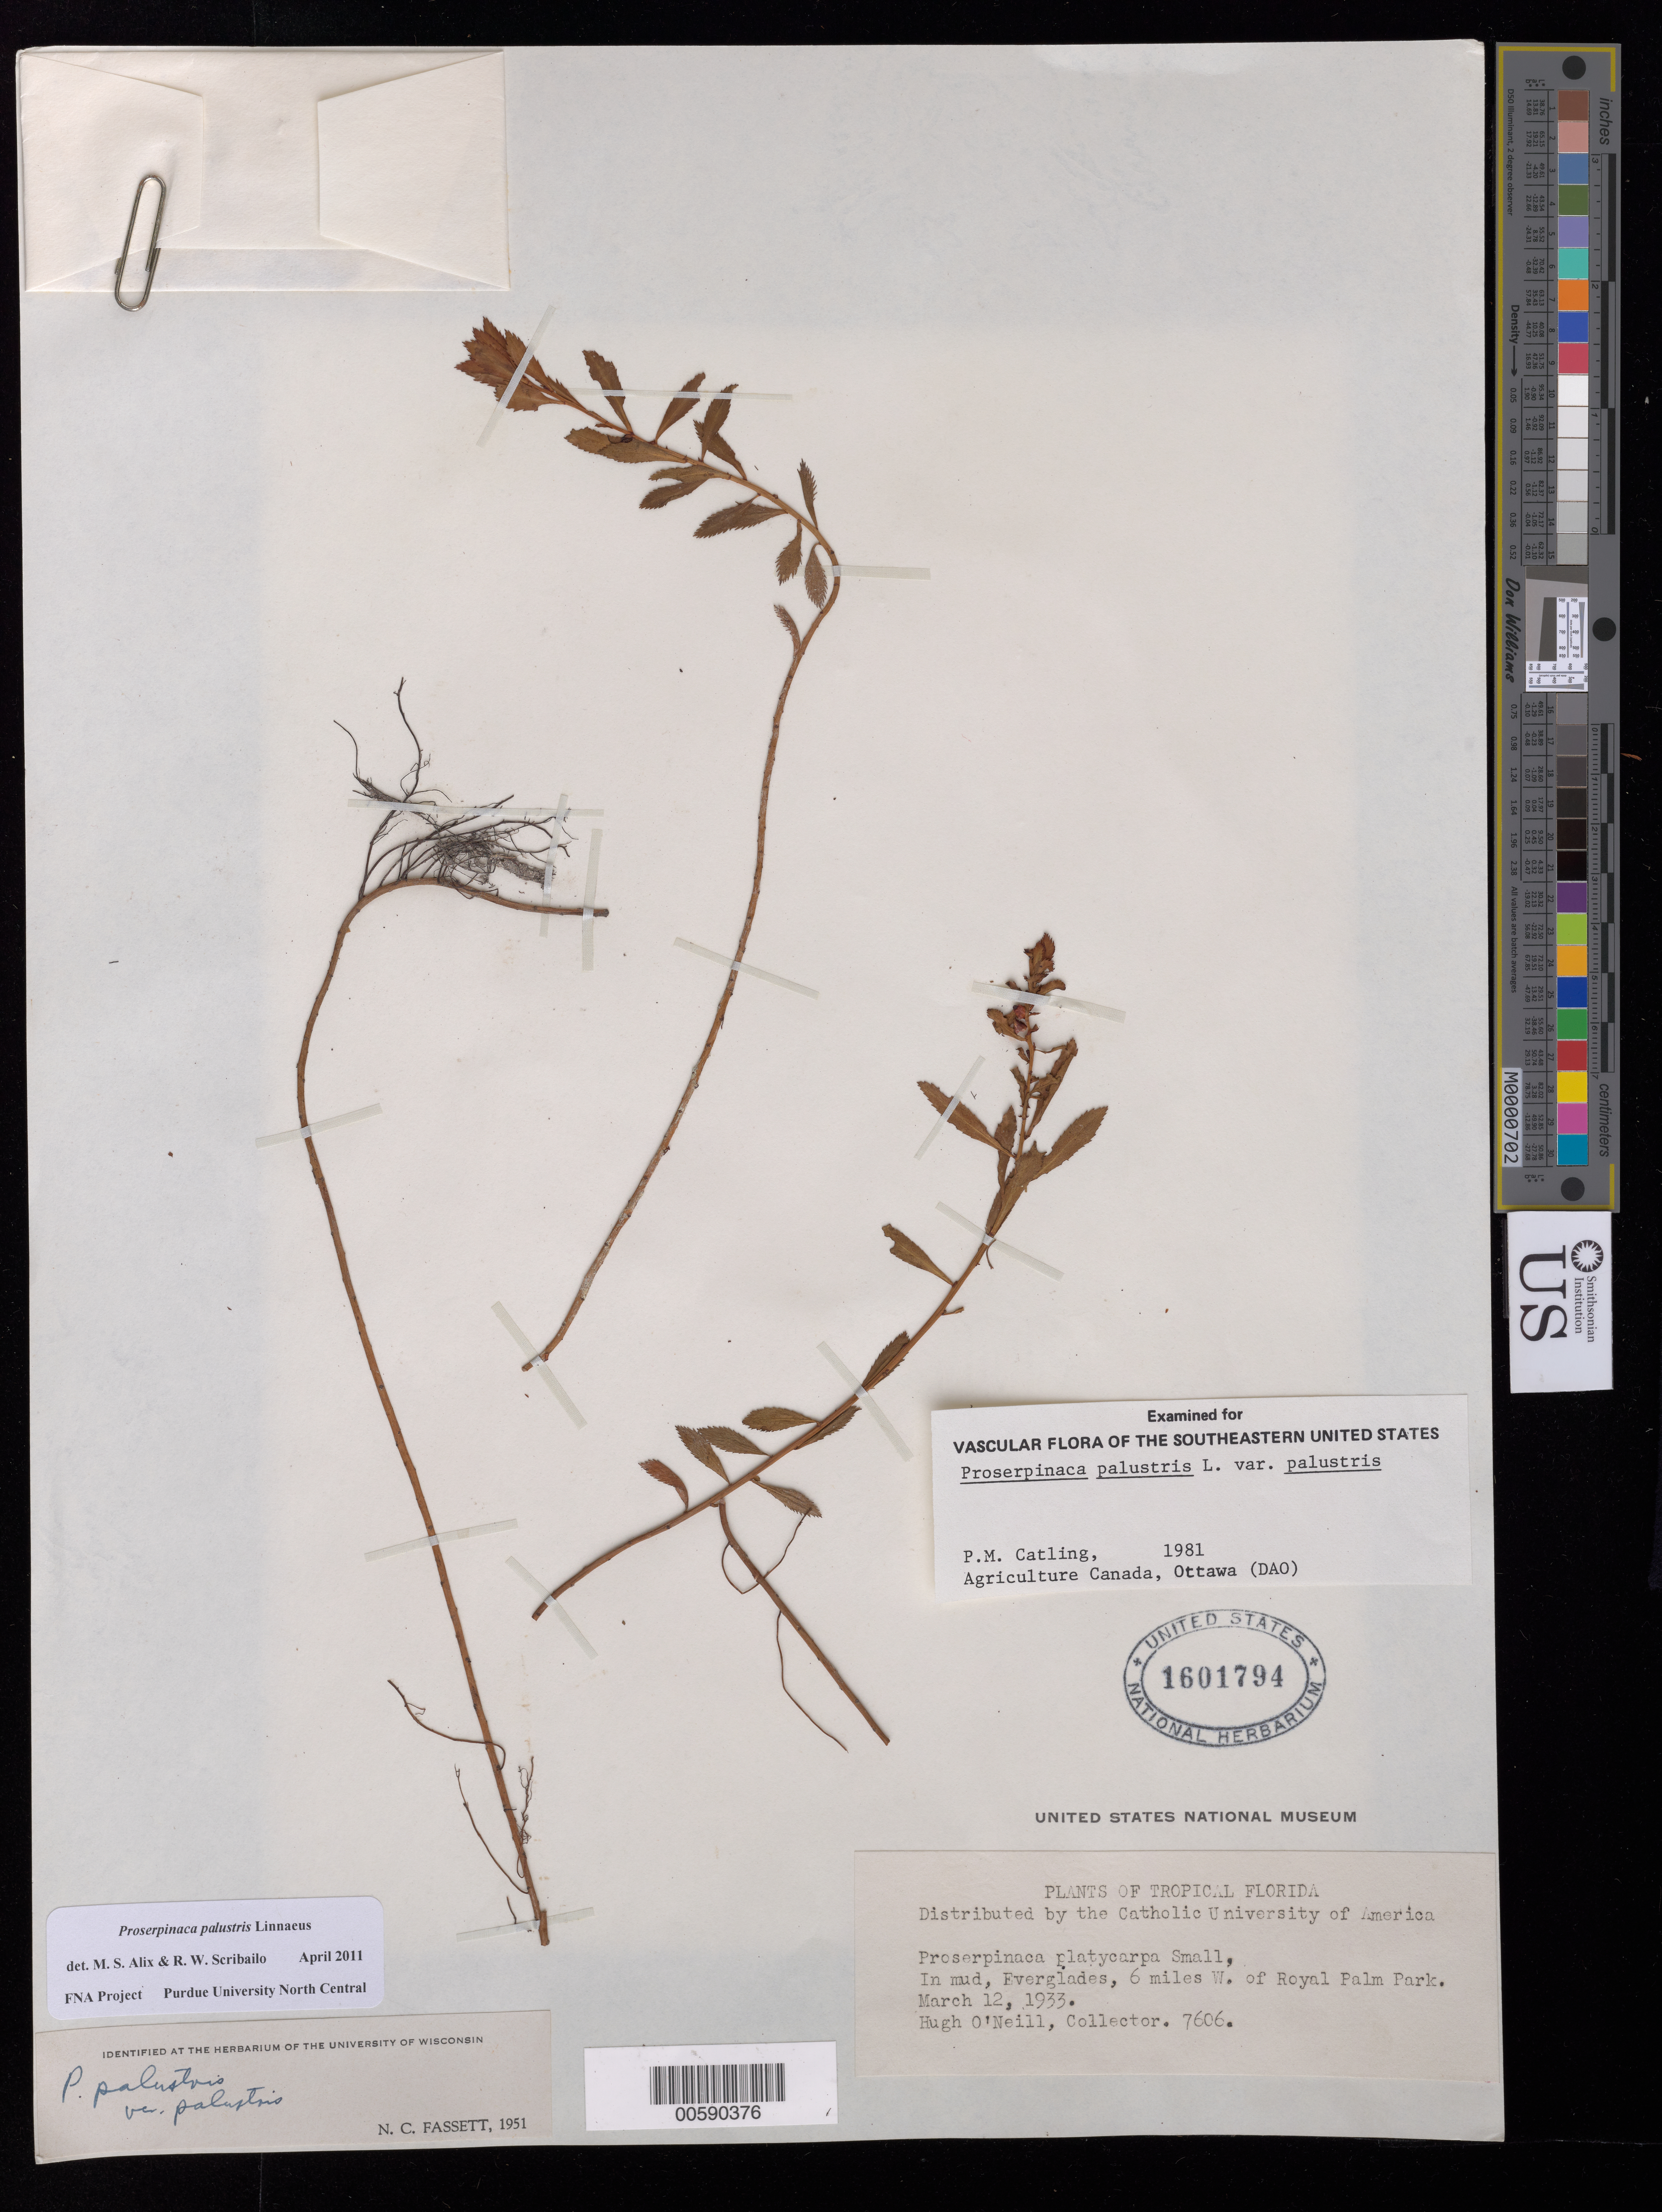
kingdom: Plantae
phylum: Tracheophyta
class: Magnoliopsida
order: Saxifragales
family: Haloragaceae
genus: Proserpinaca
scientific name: Proserpinaca palustris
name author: L.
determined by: Scribailo, R. W.; Alix, M. S.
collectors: H. O'Neill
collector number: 7606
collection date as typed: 12 Mar 1933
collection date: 1933-03-12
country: United States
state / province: Florida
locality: W of Royal Palm Park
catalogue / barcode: US 1601794